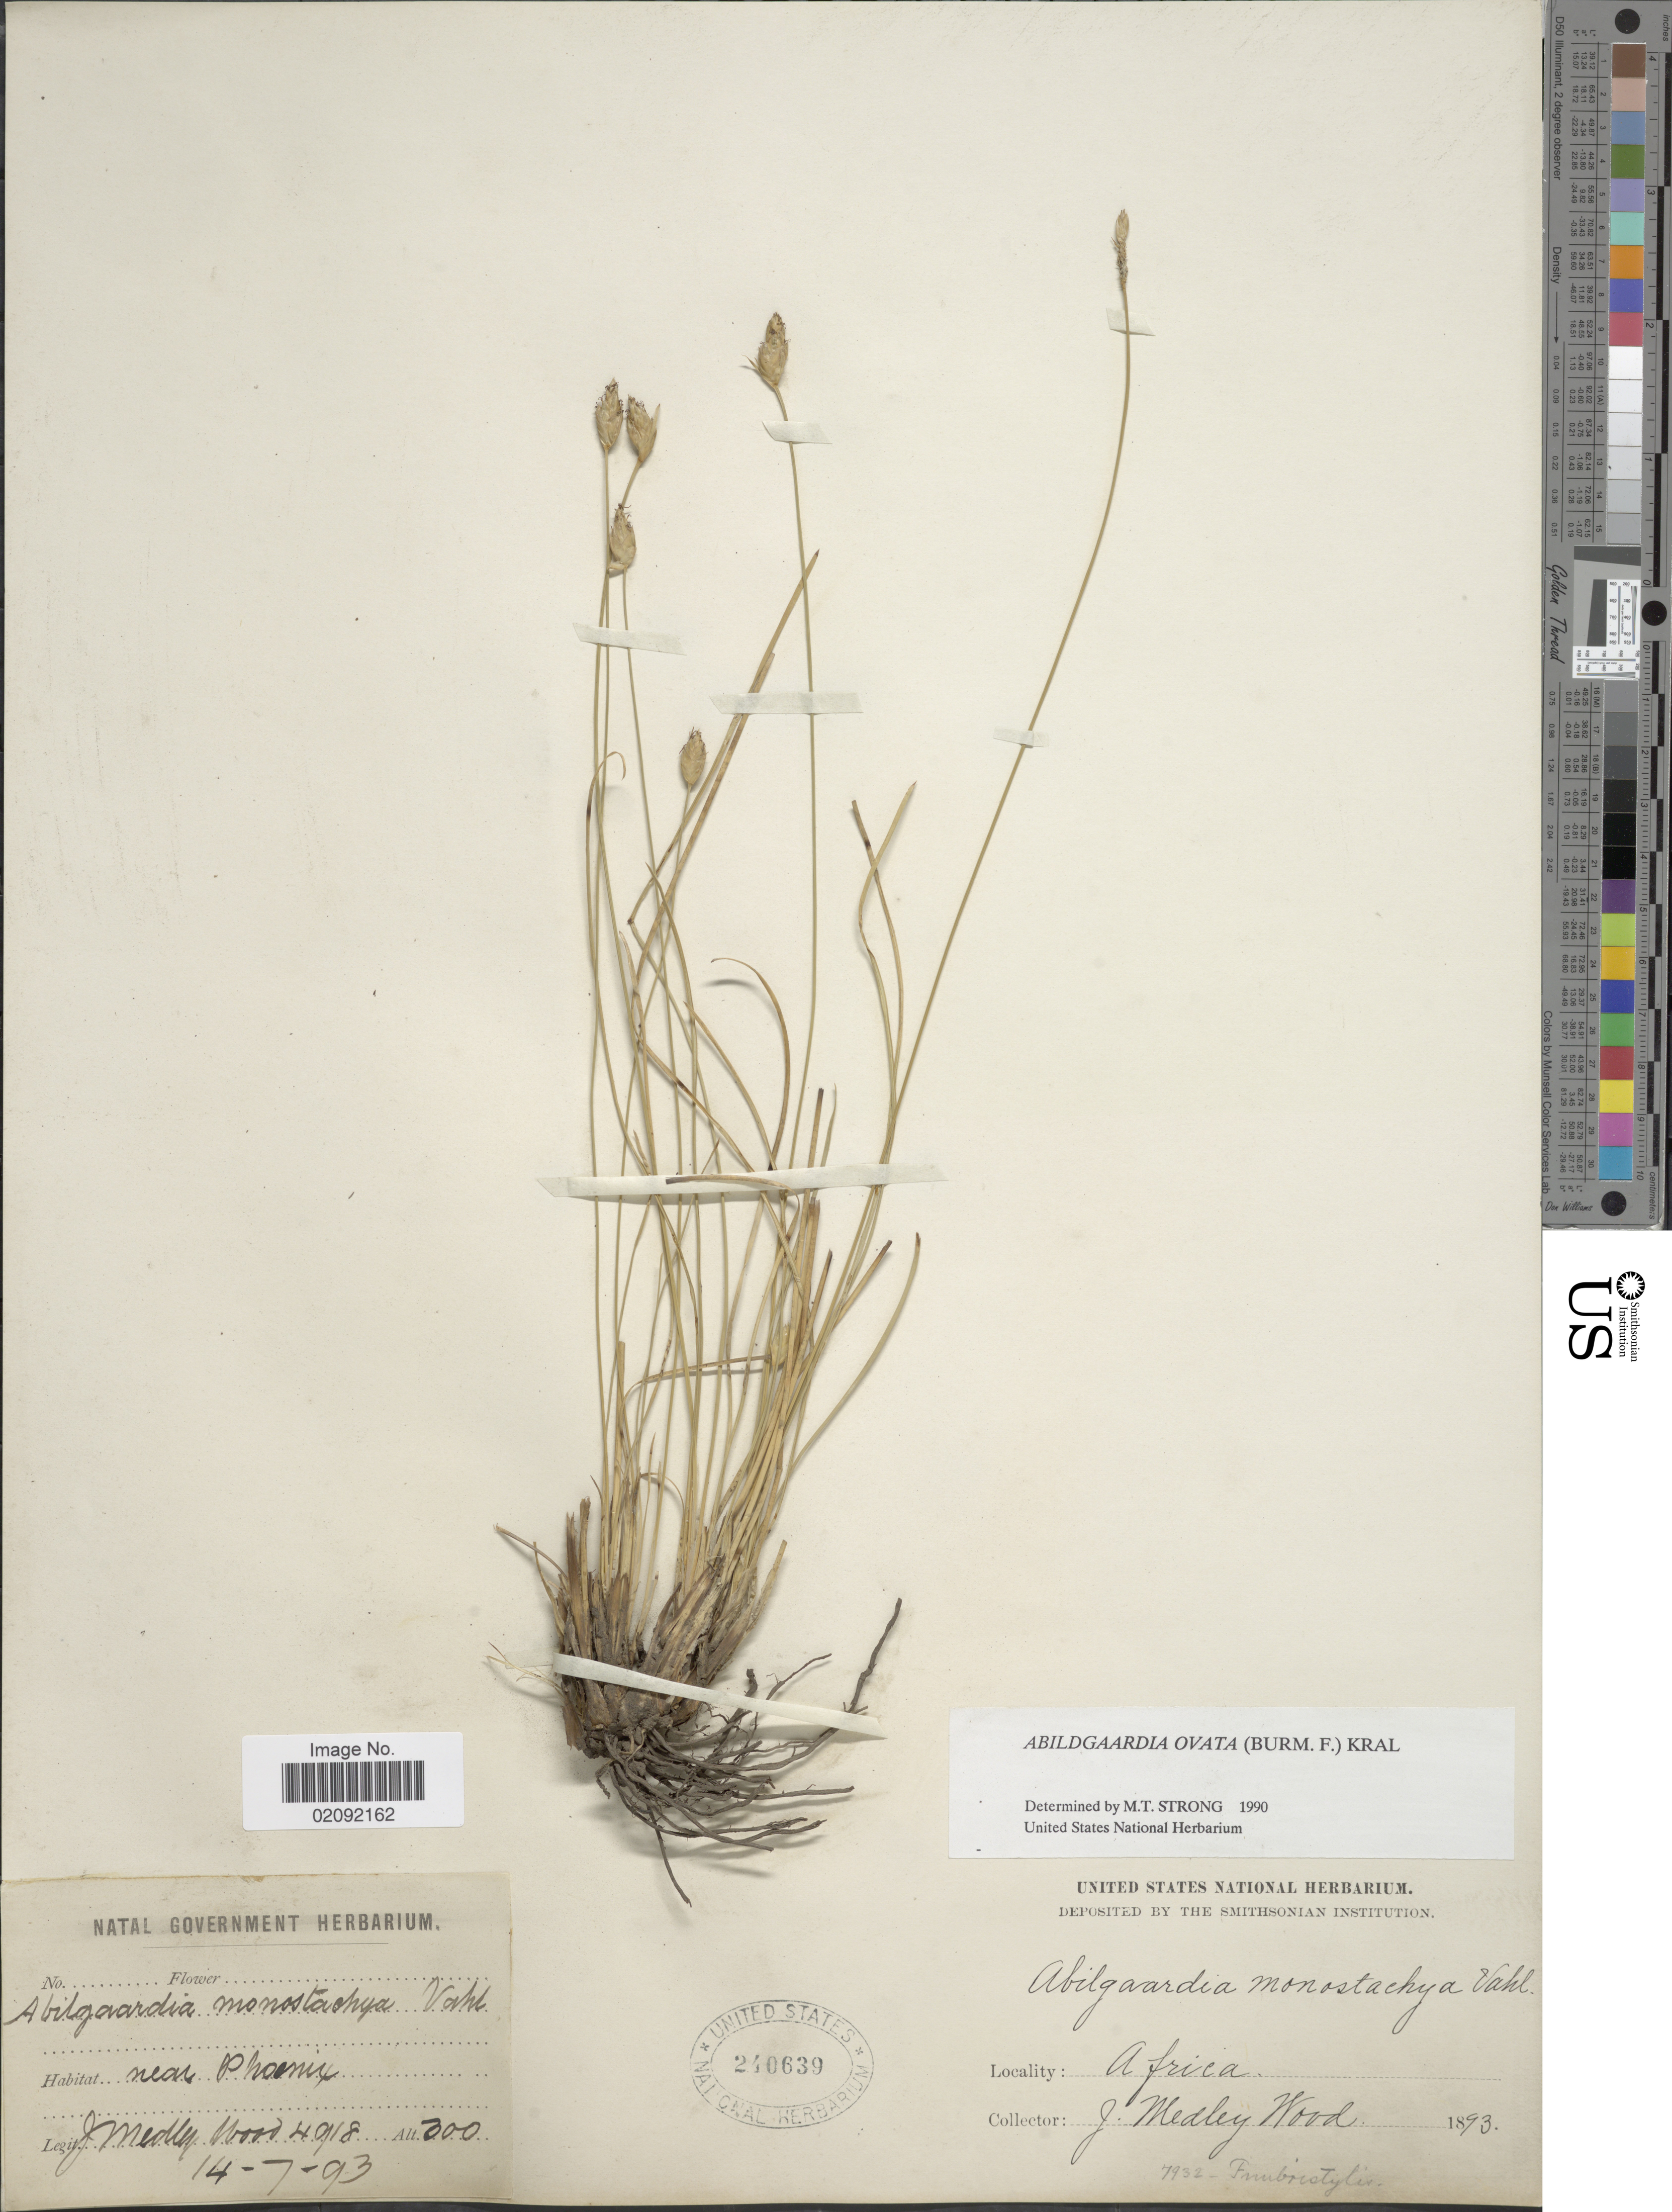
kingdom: Plantae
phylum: Tracheophyta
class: Liliopsida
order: Poales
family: Cyperaceae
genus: Abildgaardia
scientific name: Abildgaardia ovata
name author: (Burm. f.) Kral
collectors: J. Medley Wood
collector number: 4918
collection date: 1893-07-14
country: South Africa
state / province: KwaZulu-Natal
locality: Africa, Near Phoenix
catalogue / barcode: US 240639